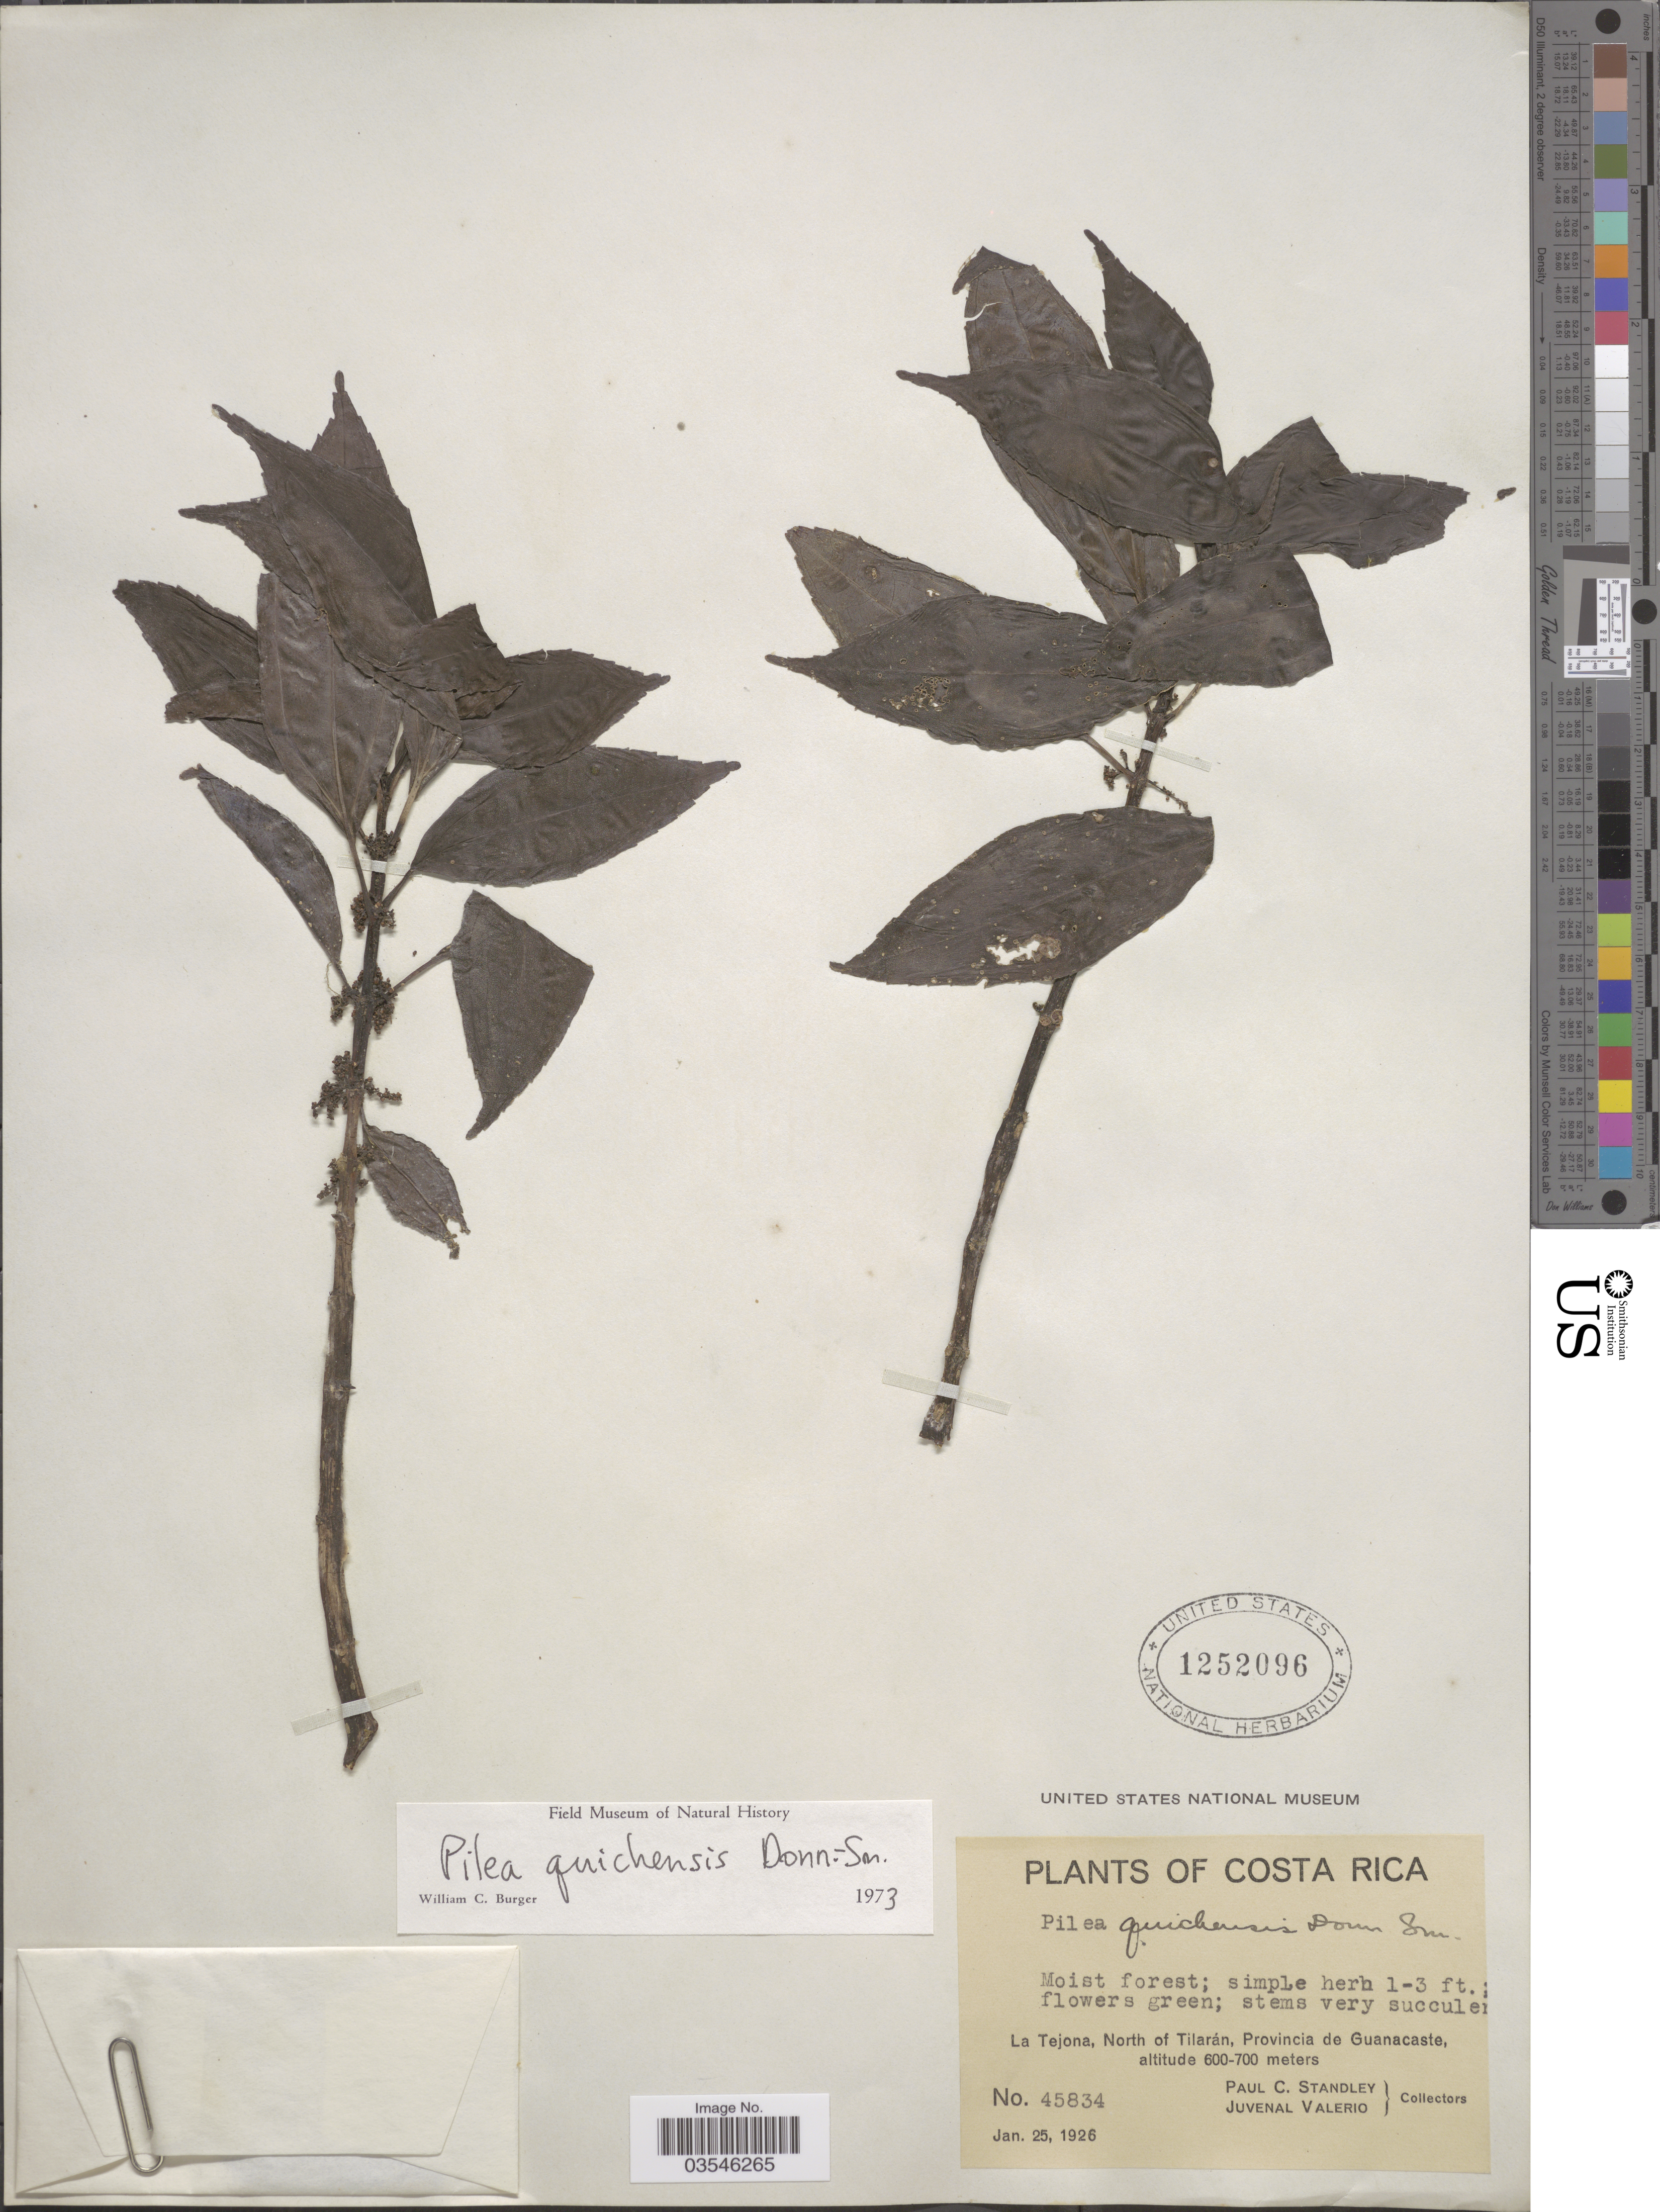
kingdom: Plantae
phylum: Tracheophyta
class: Magnoliopsida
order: Rosales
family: Urticaceae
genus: Pilea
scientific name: Pilea quichensis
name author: Donn. Sm.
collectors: P. C. Standley & J. Valerio R.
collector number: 45834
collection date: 1926-01-25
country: Costa Rica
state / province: Guanacaste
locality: La Tejona, North of Tilarán, Provincia de Guanacaste.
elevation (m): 600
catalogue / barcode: US 1252096